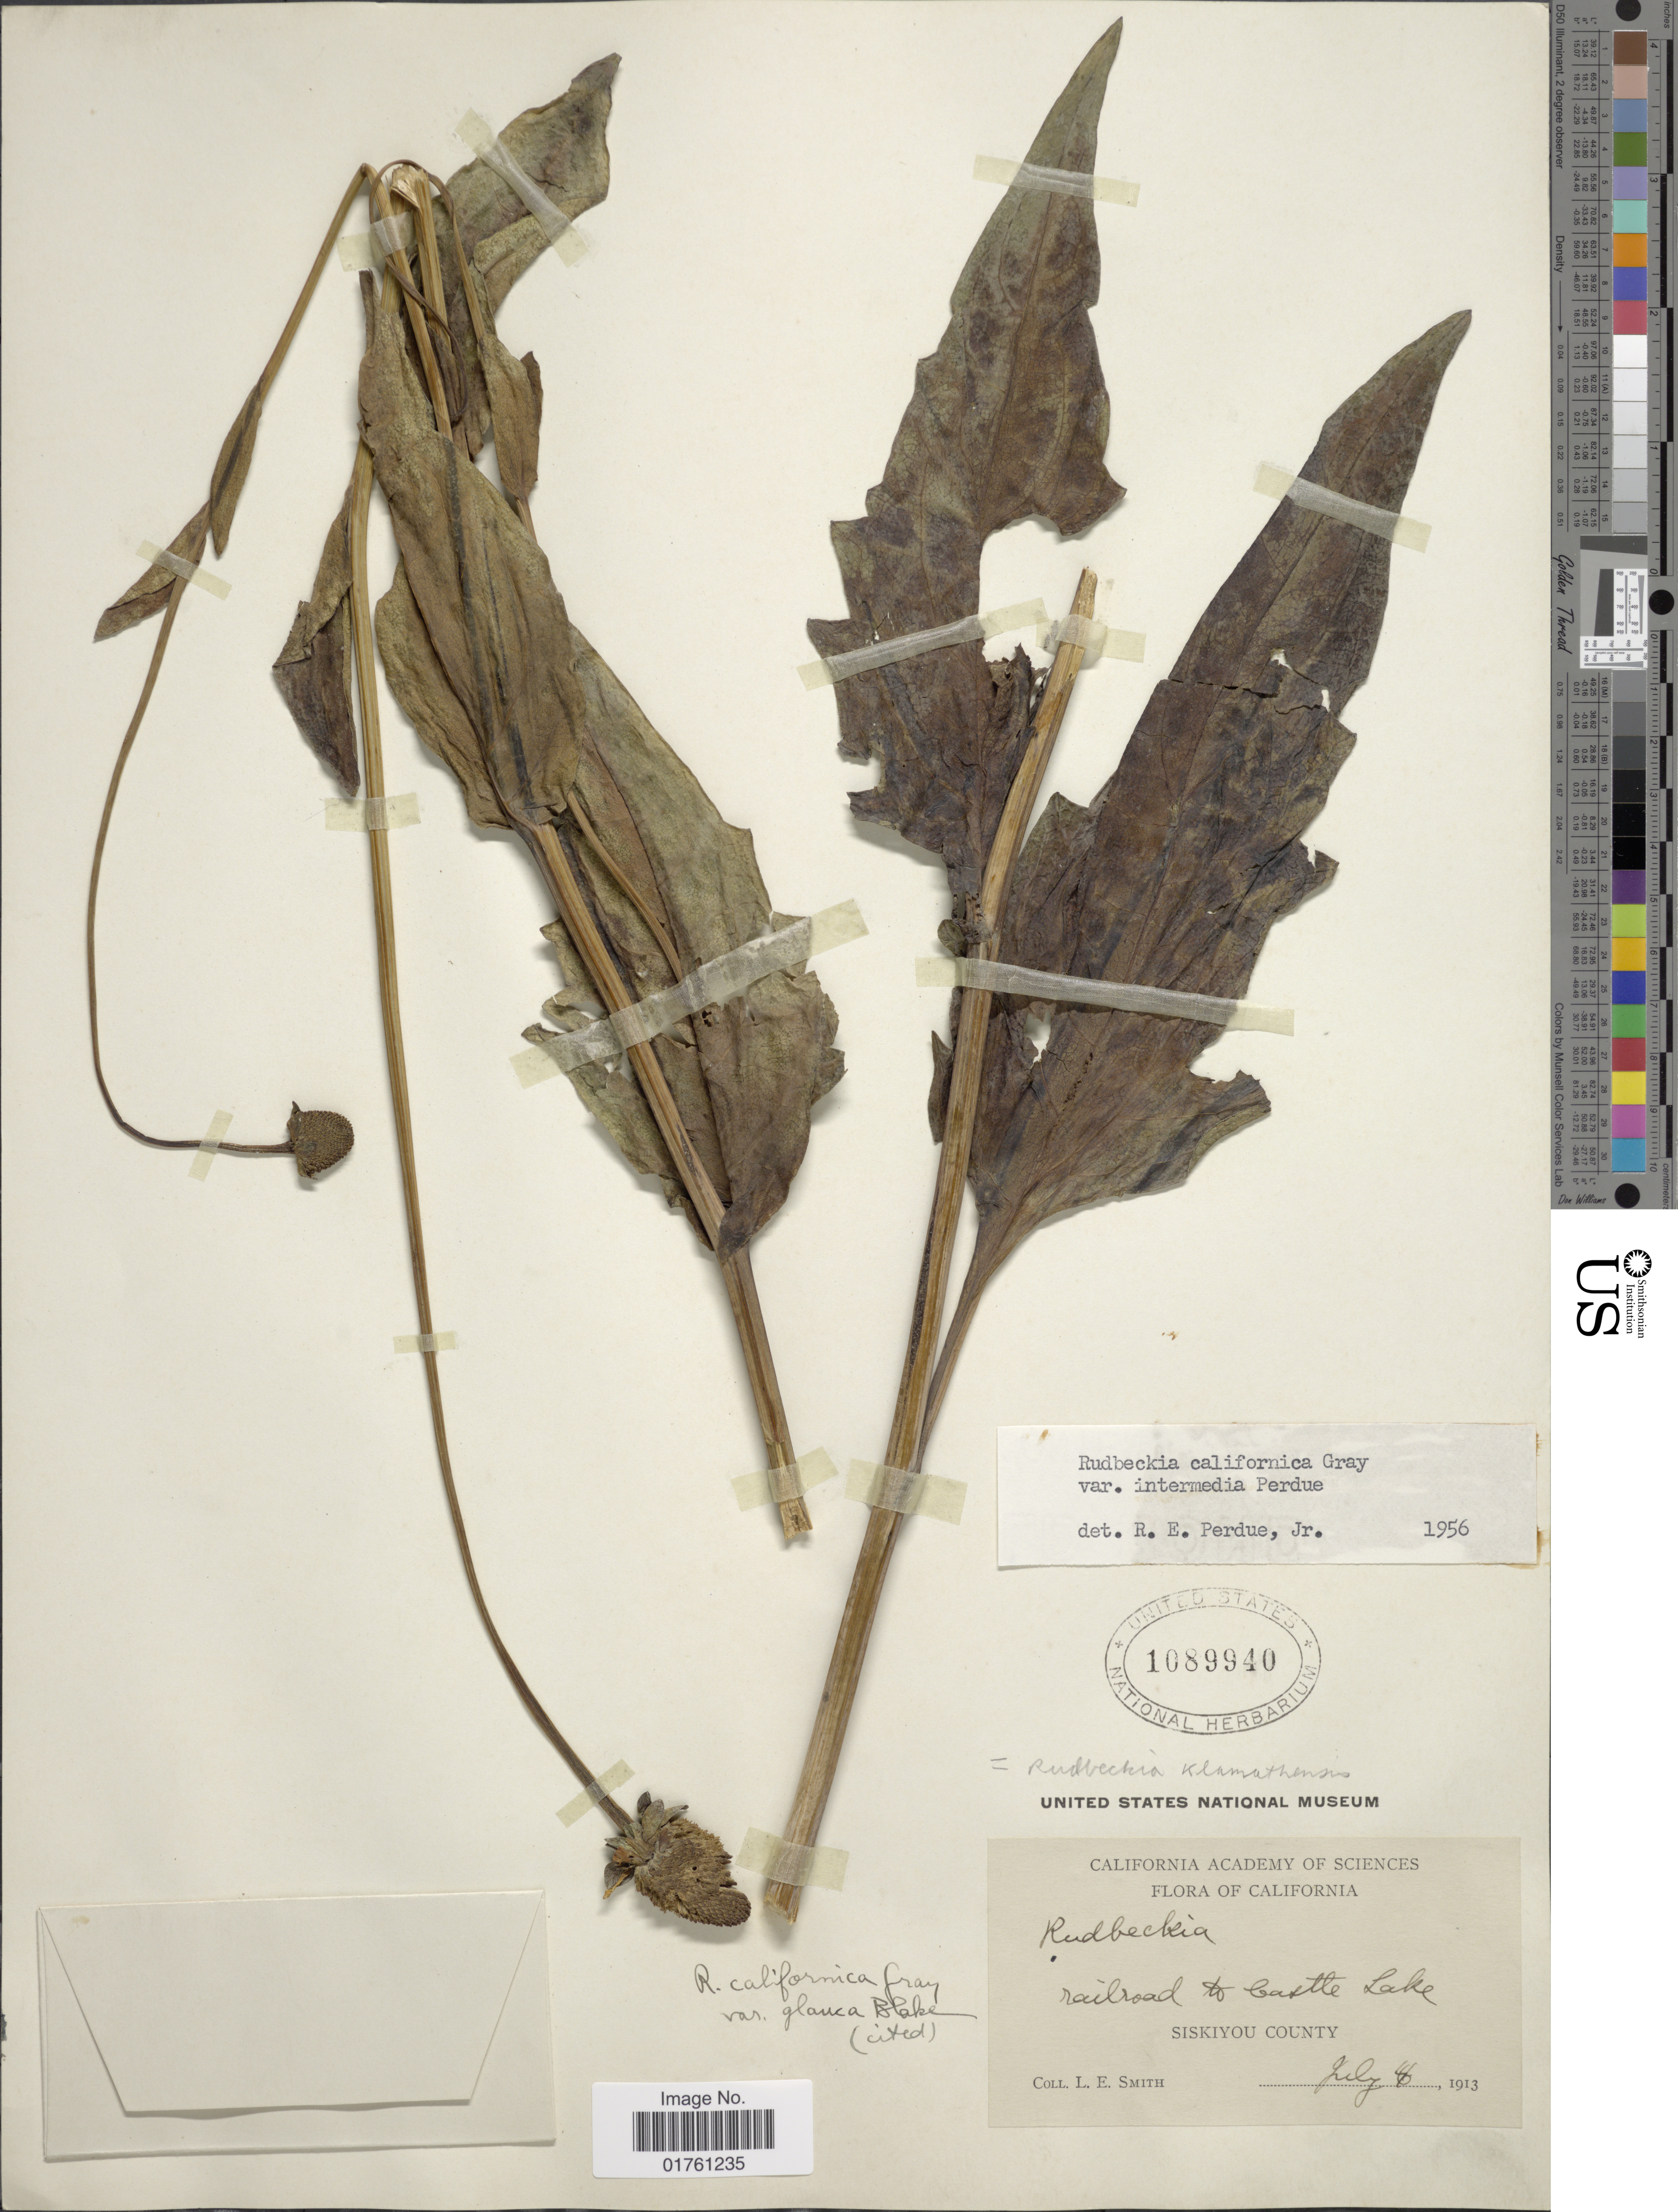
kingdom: Plantae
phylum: Tracheophyta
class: Magnoliopsida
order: Asterales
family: Asteraceae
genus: Rudbeckia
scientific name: Rudbeckia klamathensis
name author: P.B. Cox &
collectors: L. E. Smith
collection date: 1913-07-06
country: United States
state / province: California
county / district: Siskiyou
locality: Railroad to Castle Lake, Siskiyou County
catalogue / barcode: US 1089940